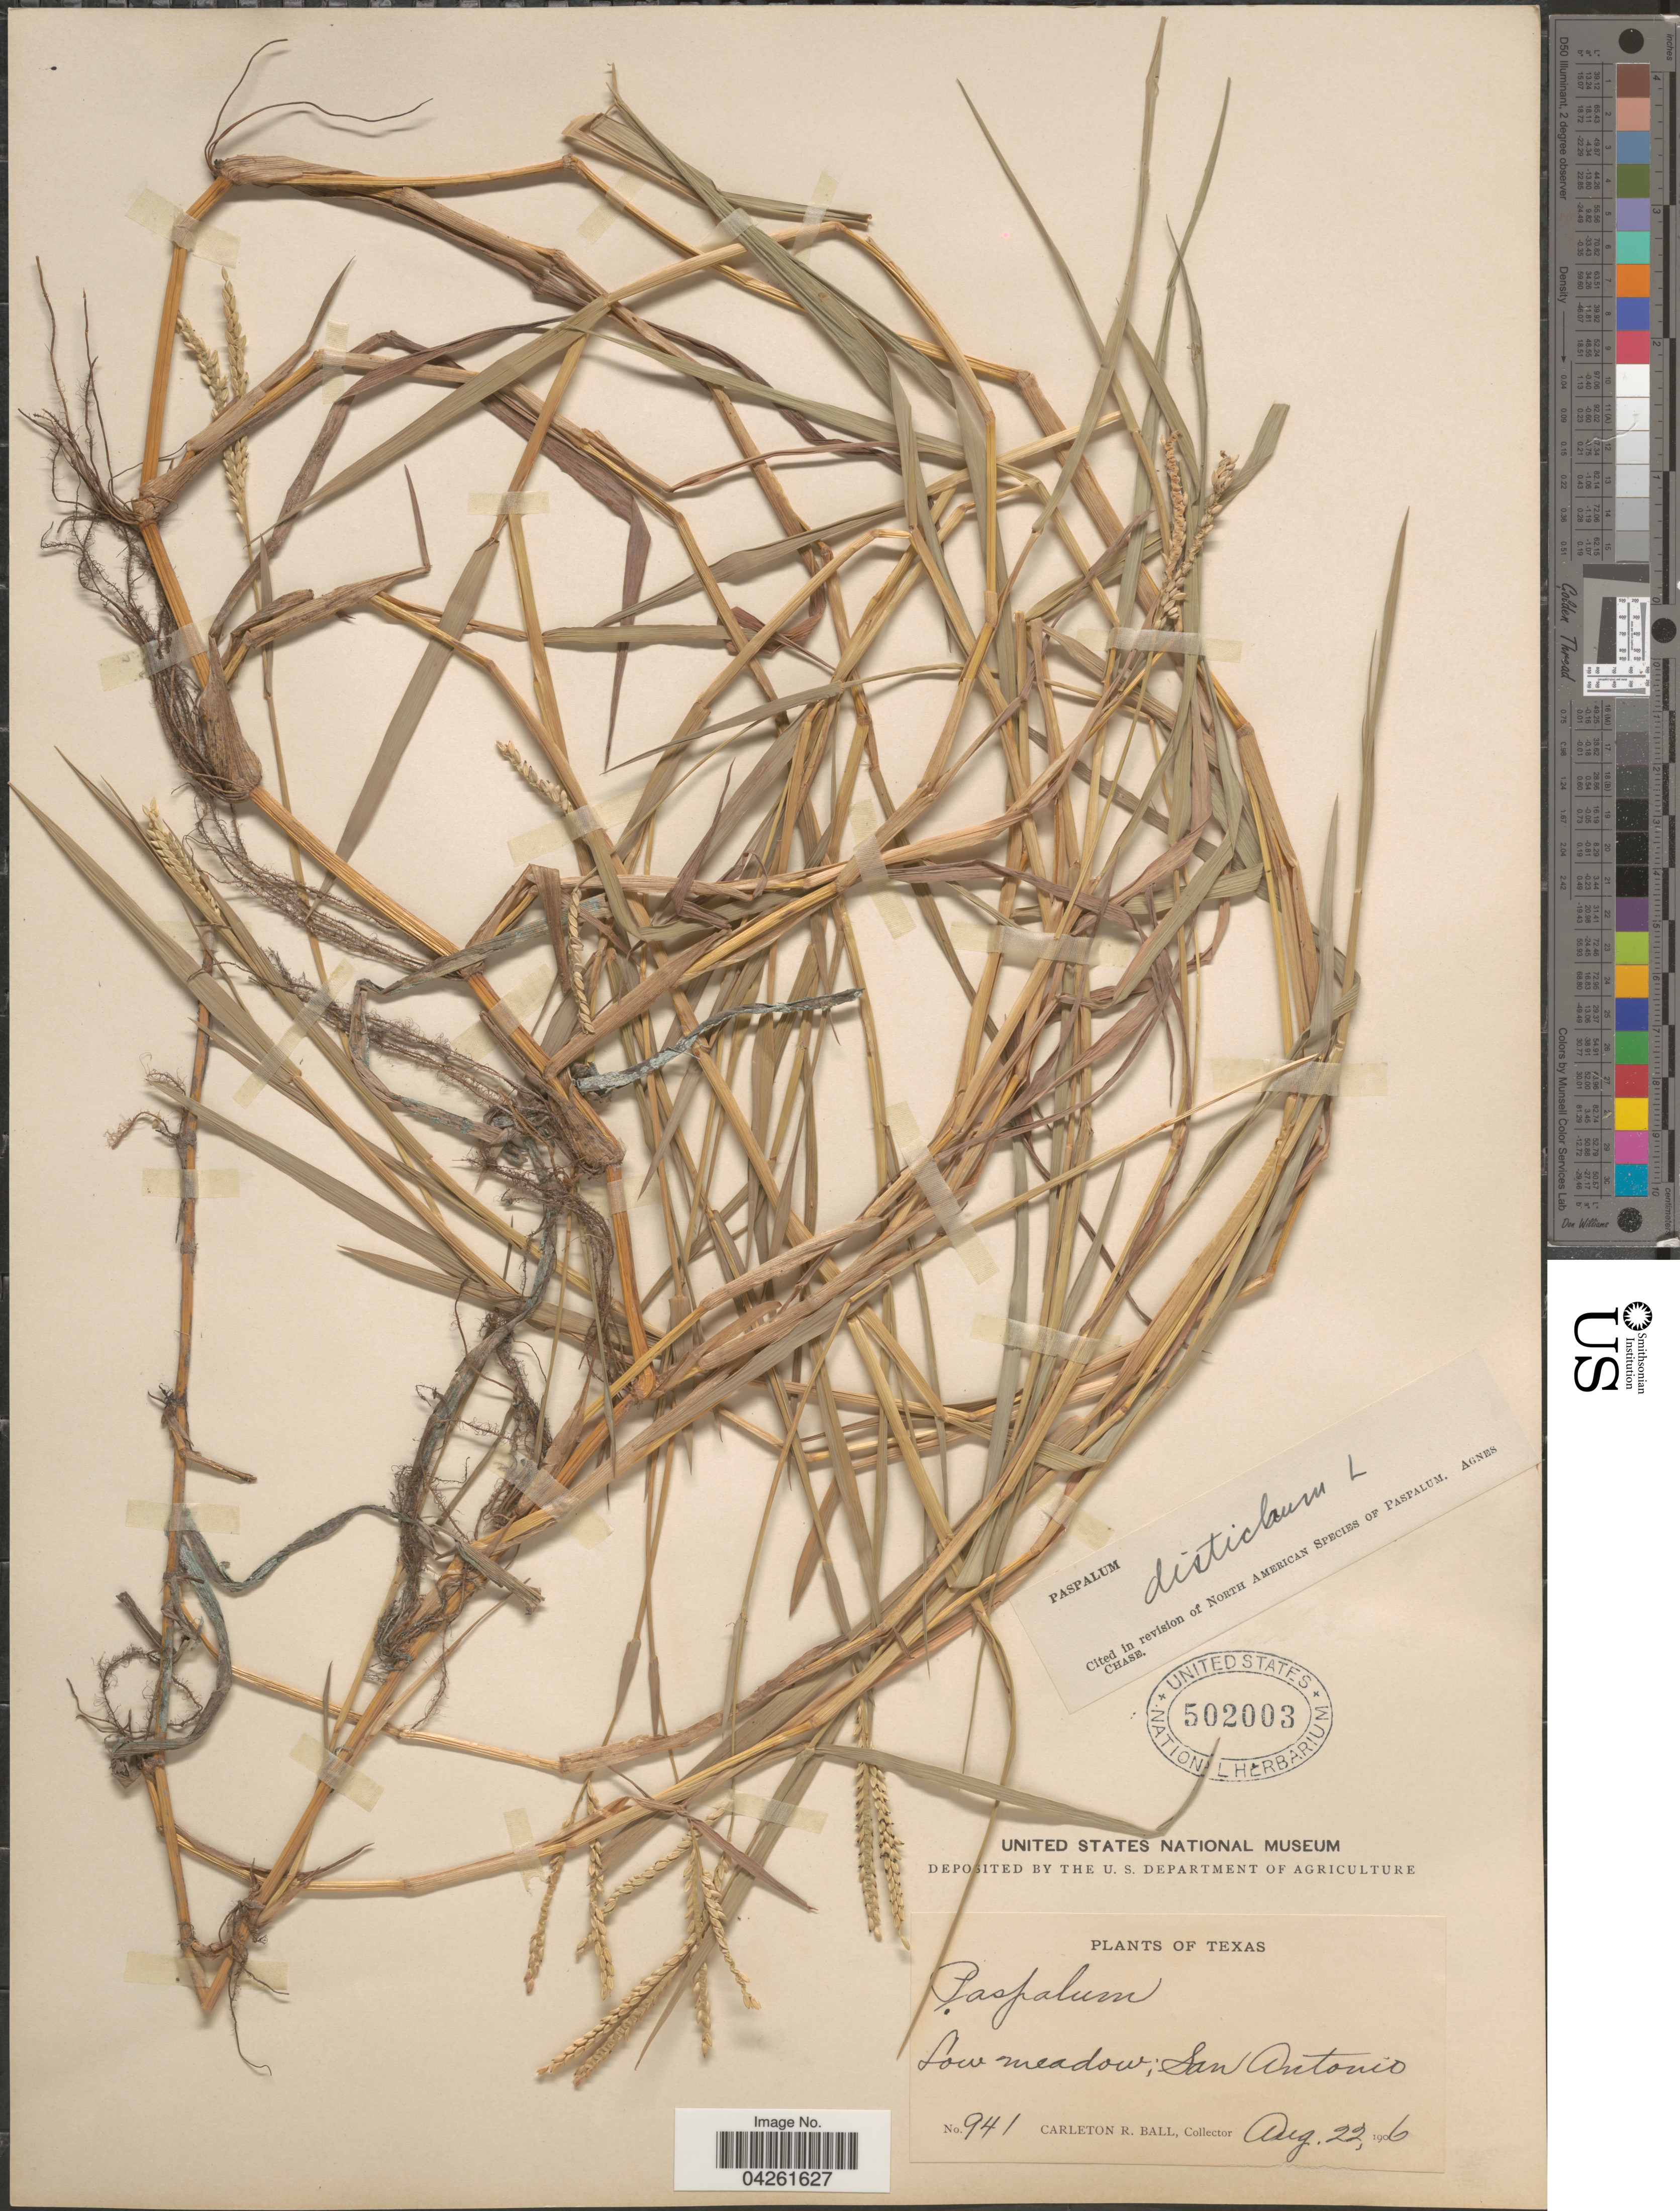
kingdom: Plantae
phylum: Tracheophyta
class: Liliopsida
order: Poales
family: Poaceae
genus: Paspalum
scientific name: Paspalum distichum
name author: L.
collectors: C. R. Ball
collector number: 941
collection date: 1906-08-22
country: United States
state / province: Texas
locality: Low meadow; San Antonio.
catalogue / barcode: US 502003